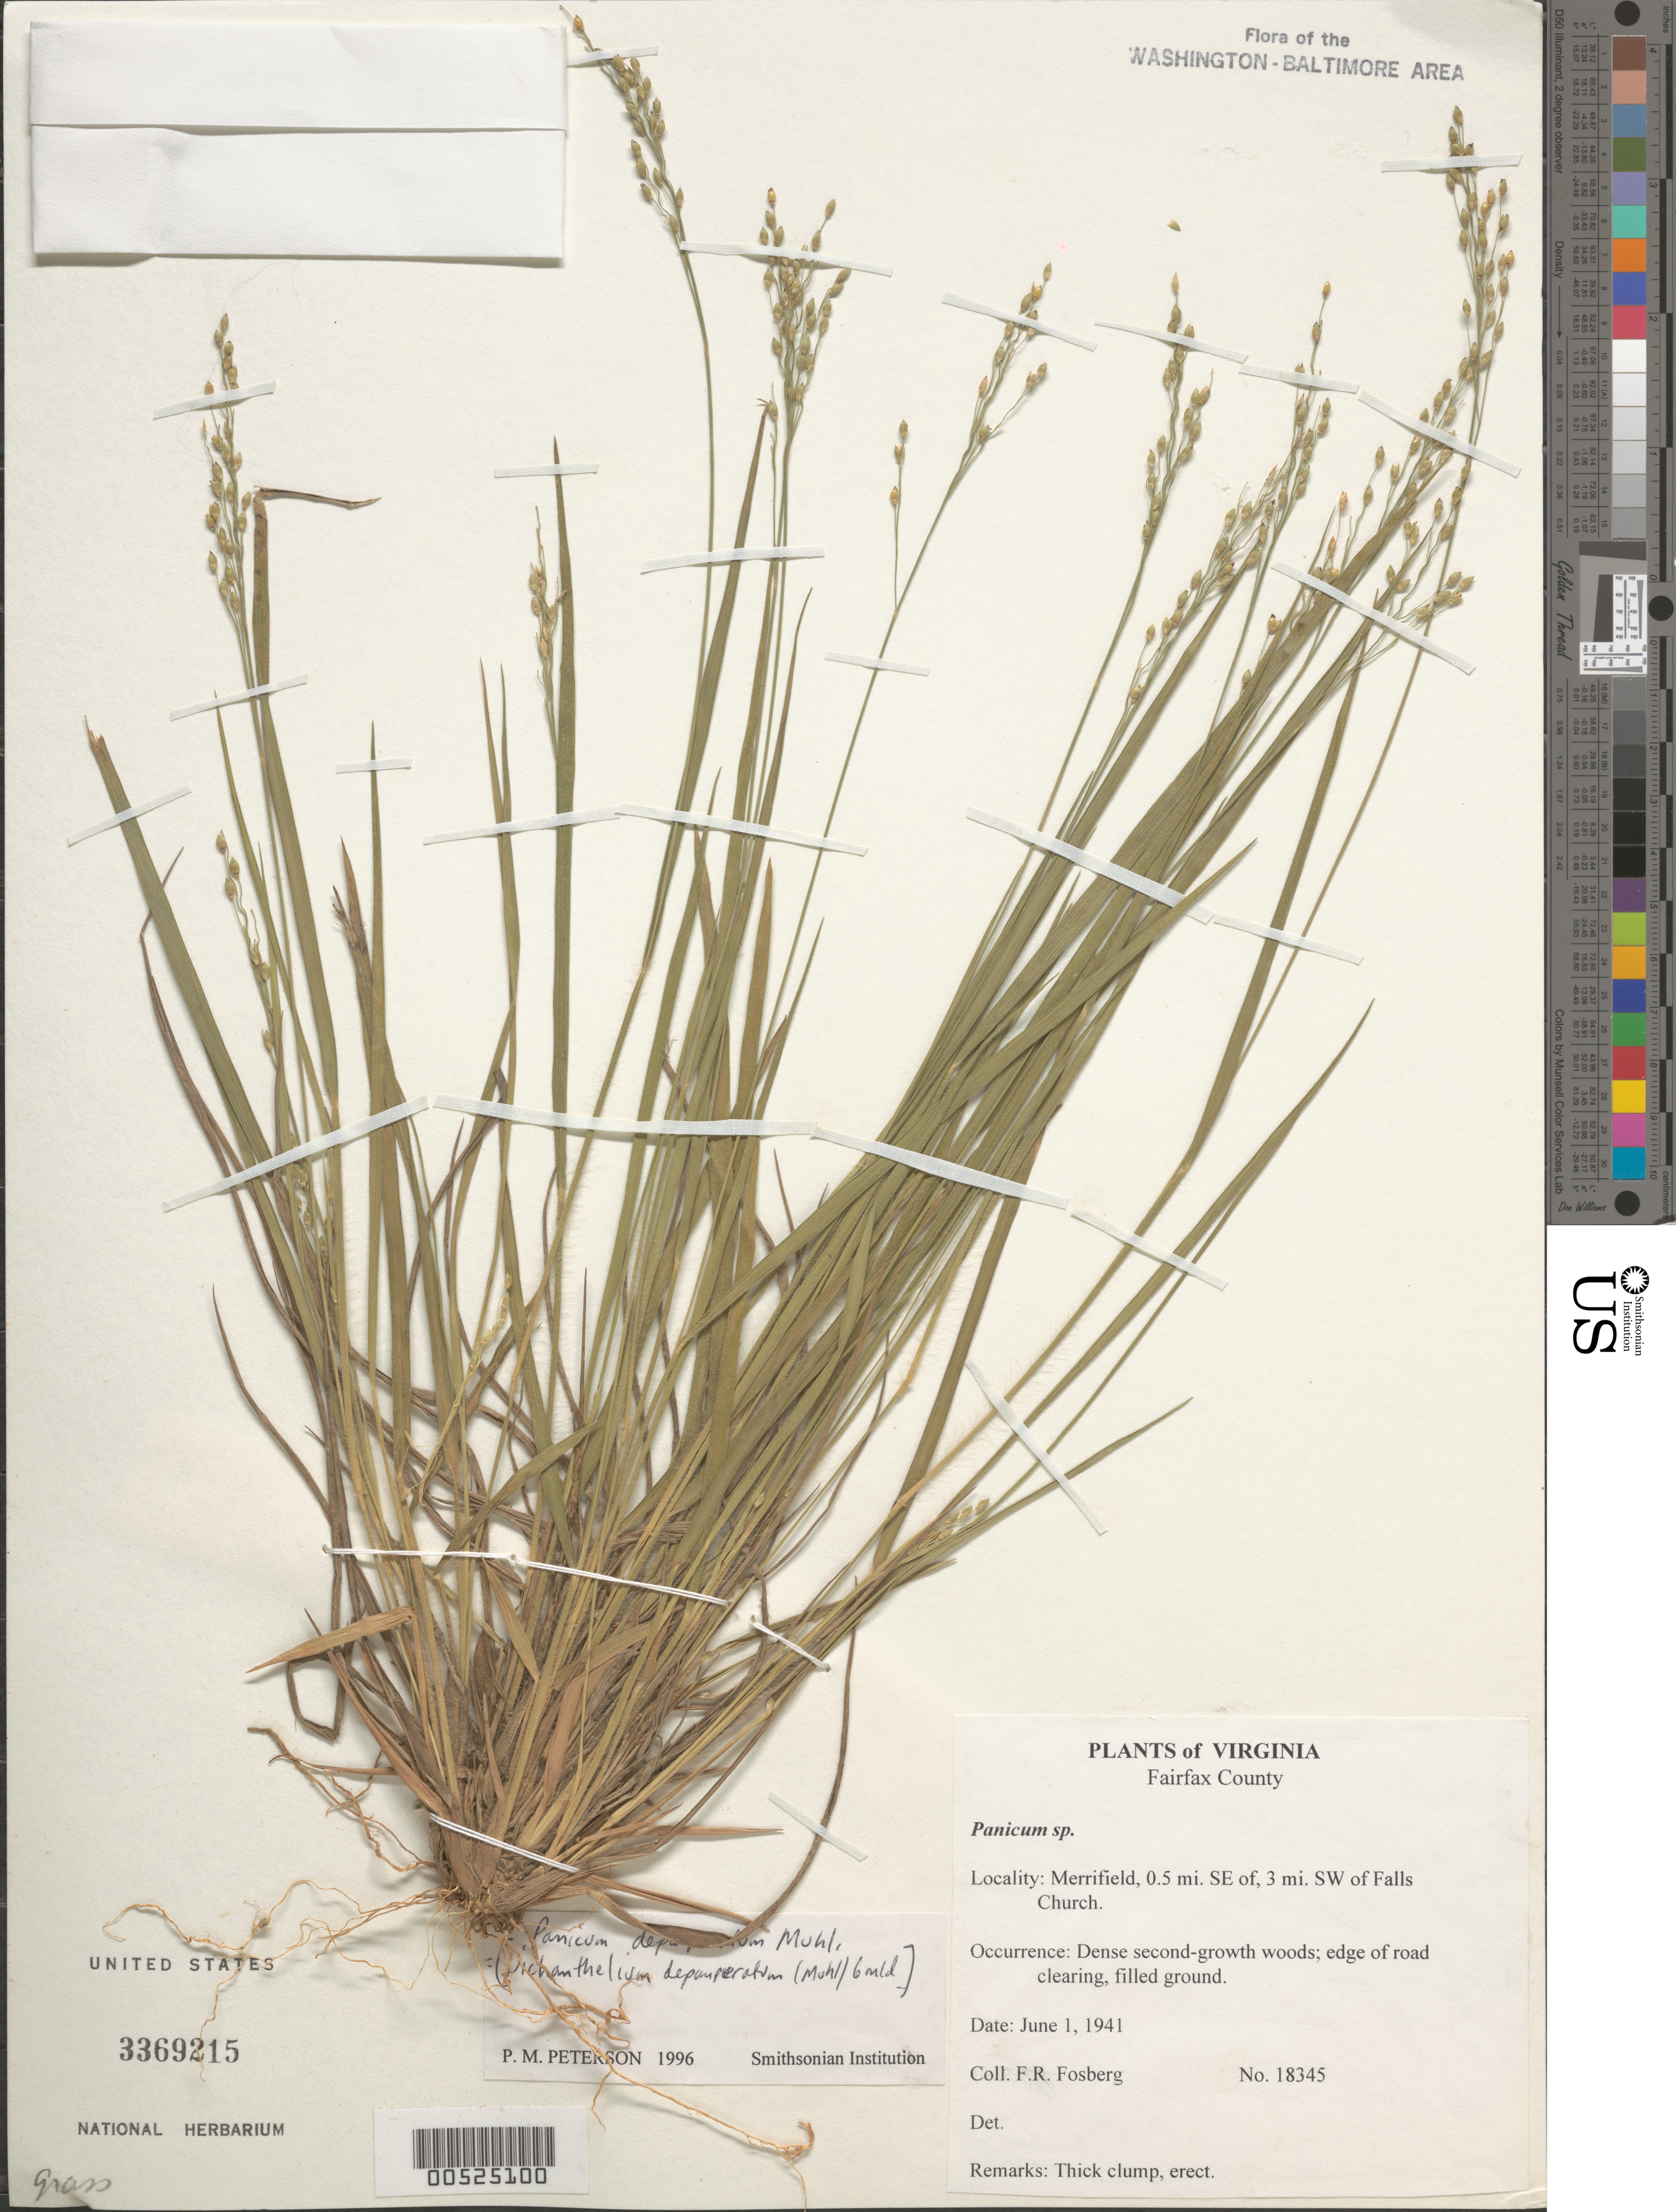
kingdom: Plantae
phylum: Tracheophyta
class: Liliopsida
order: Poales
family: Poaceae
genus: Dichanthelium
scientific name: Dichanthelium depauperatum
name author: (Muhl.) Gould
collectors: F. R. Fosberg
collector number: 18345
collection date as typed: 01 Jun 1941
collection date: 1941-06-01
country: United States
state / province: Virginia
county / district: Fairfax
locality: Merrifield, 0.5 mi. SE of, 3 mi. SW of Falls Church.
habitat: Dense second-growth woods; edge of road clearing, filled ground.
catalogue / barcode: US 3369215